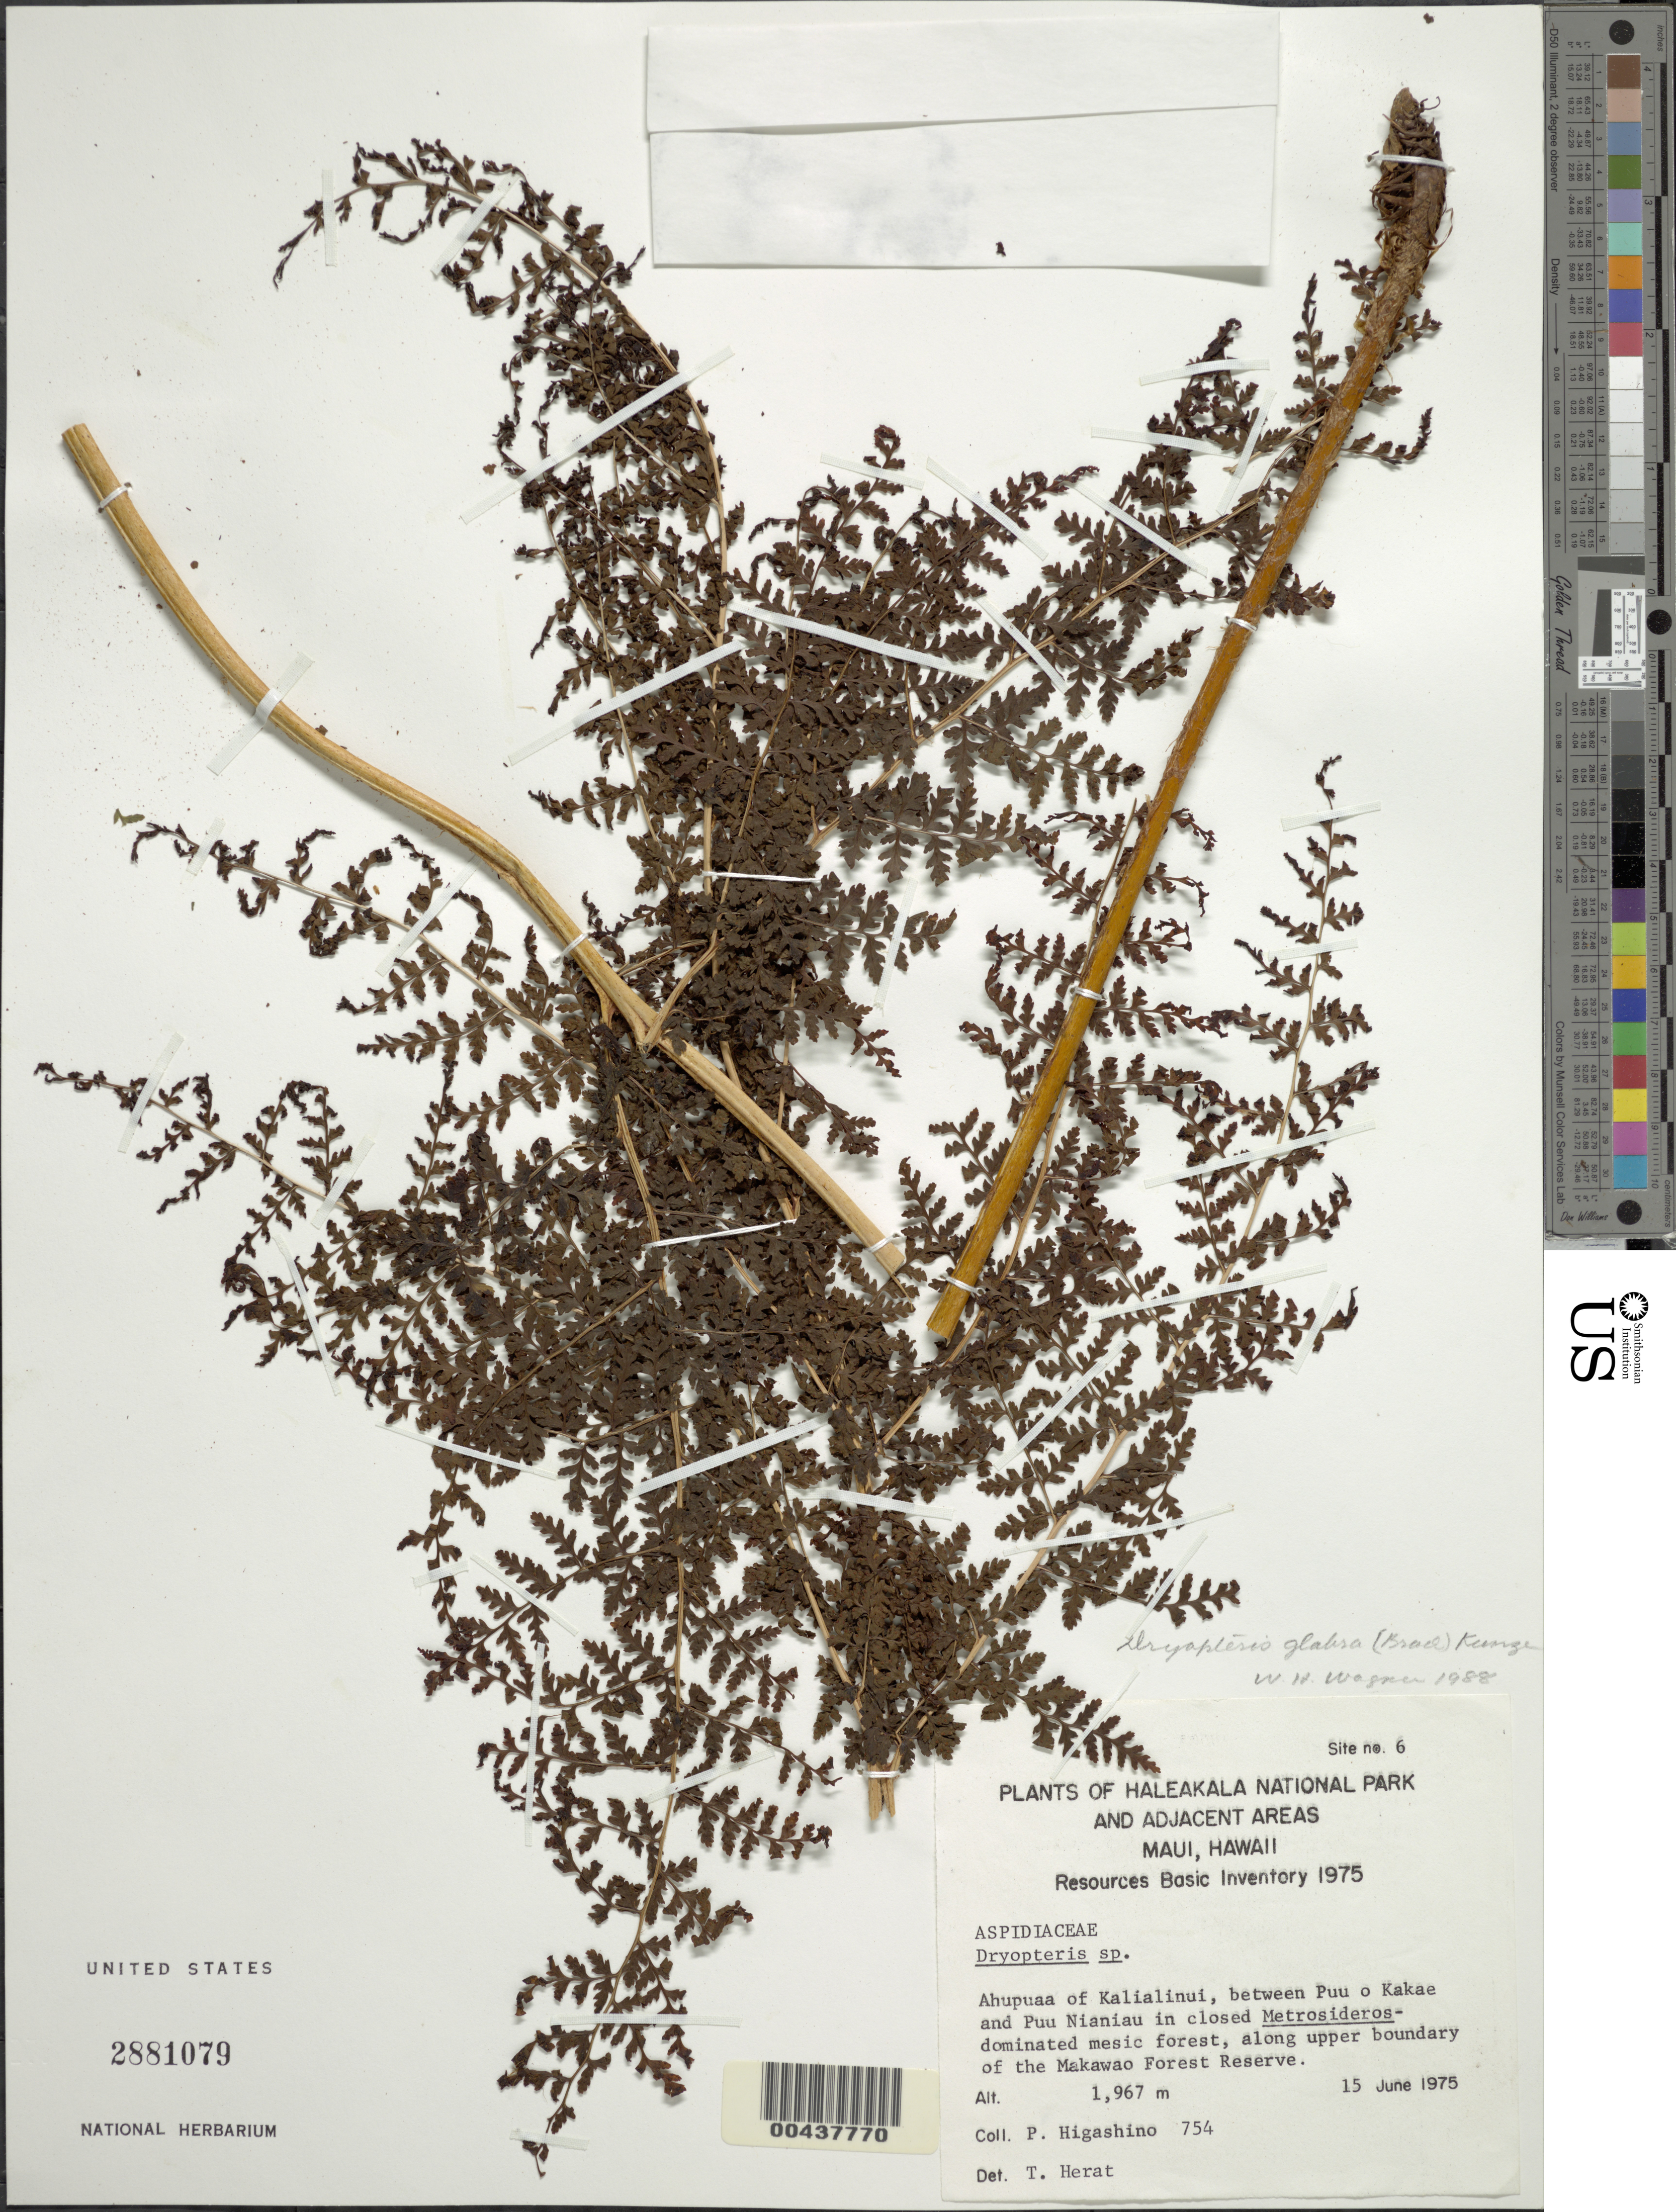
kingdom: Plantae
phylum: Tracheophyta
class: Polypodiopsida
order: Polypodiales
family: Dryopteridaceae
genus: Dryopteris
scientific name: Dryopteris glabra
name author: (Brack.) Kuntze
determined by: Wagner, W. H.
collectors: P. Higashino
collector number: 754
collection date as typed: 15 Jun 1975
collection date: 1975-06-15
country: United States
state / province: Hawaii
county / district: Maui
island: Maui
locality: Ahupuaa of Kalialinui, between Puu o Kakae and Puu Nianiau, along upper boundary of Makawao Forest Reserve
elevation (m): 1967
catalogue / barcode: US 2881079